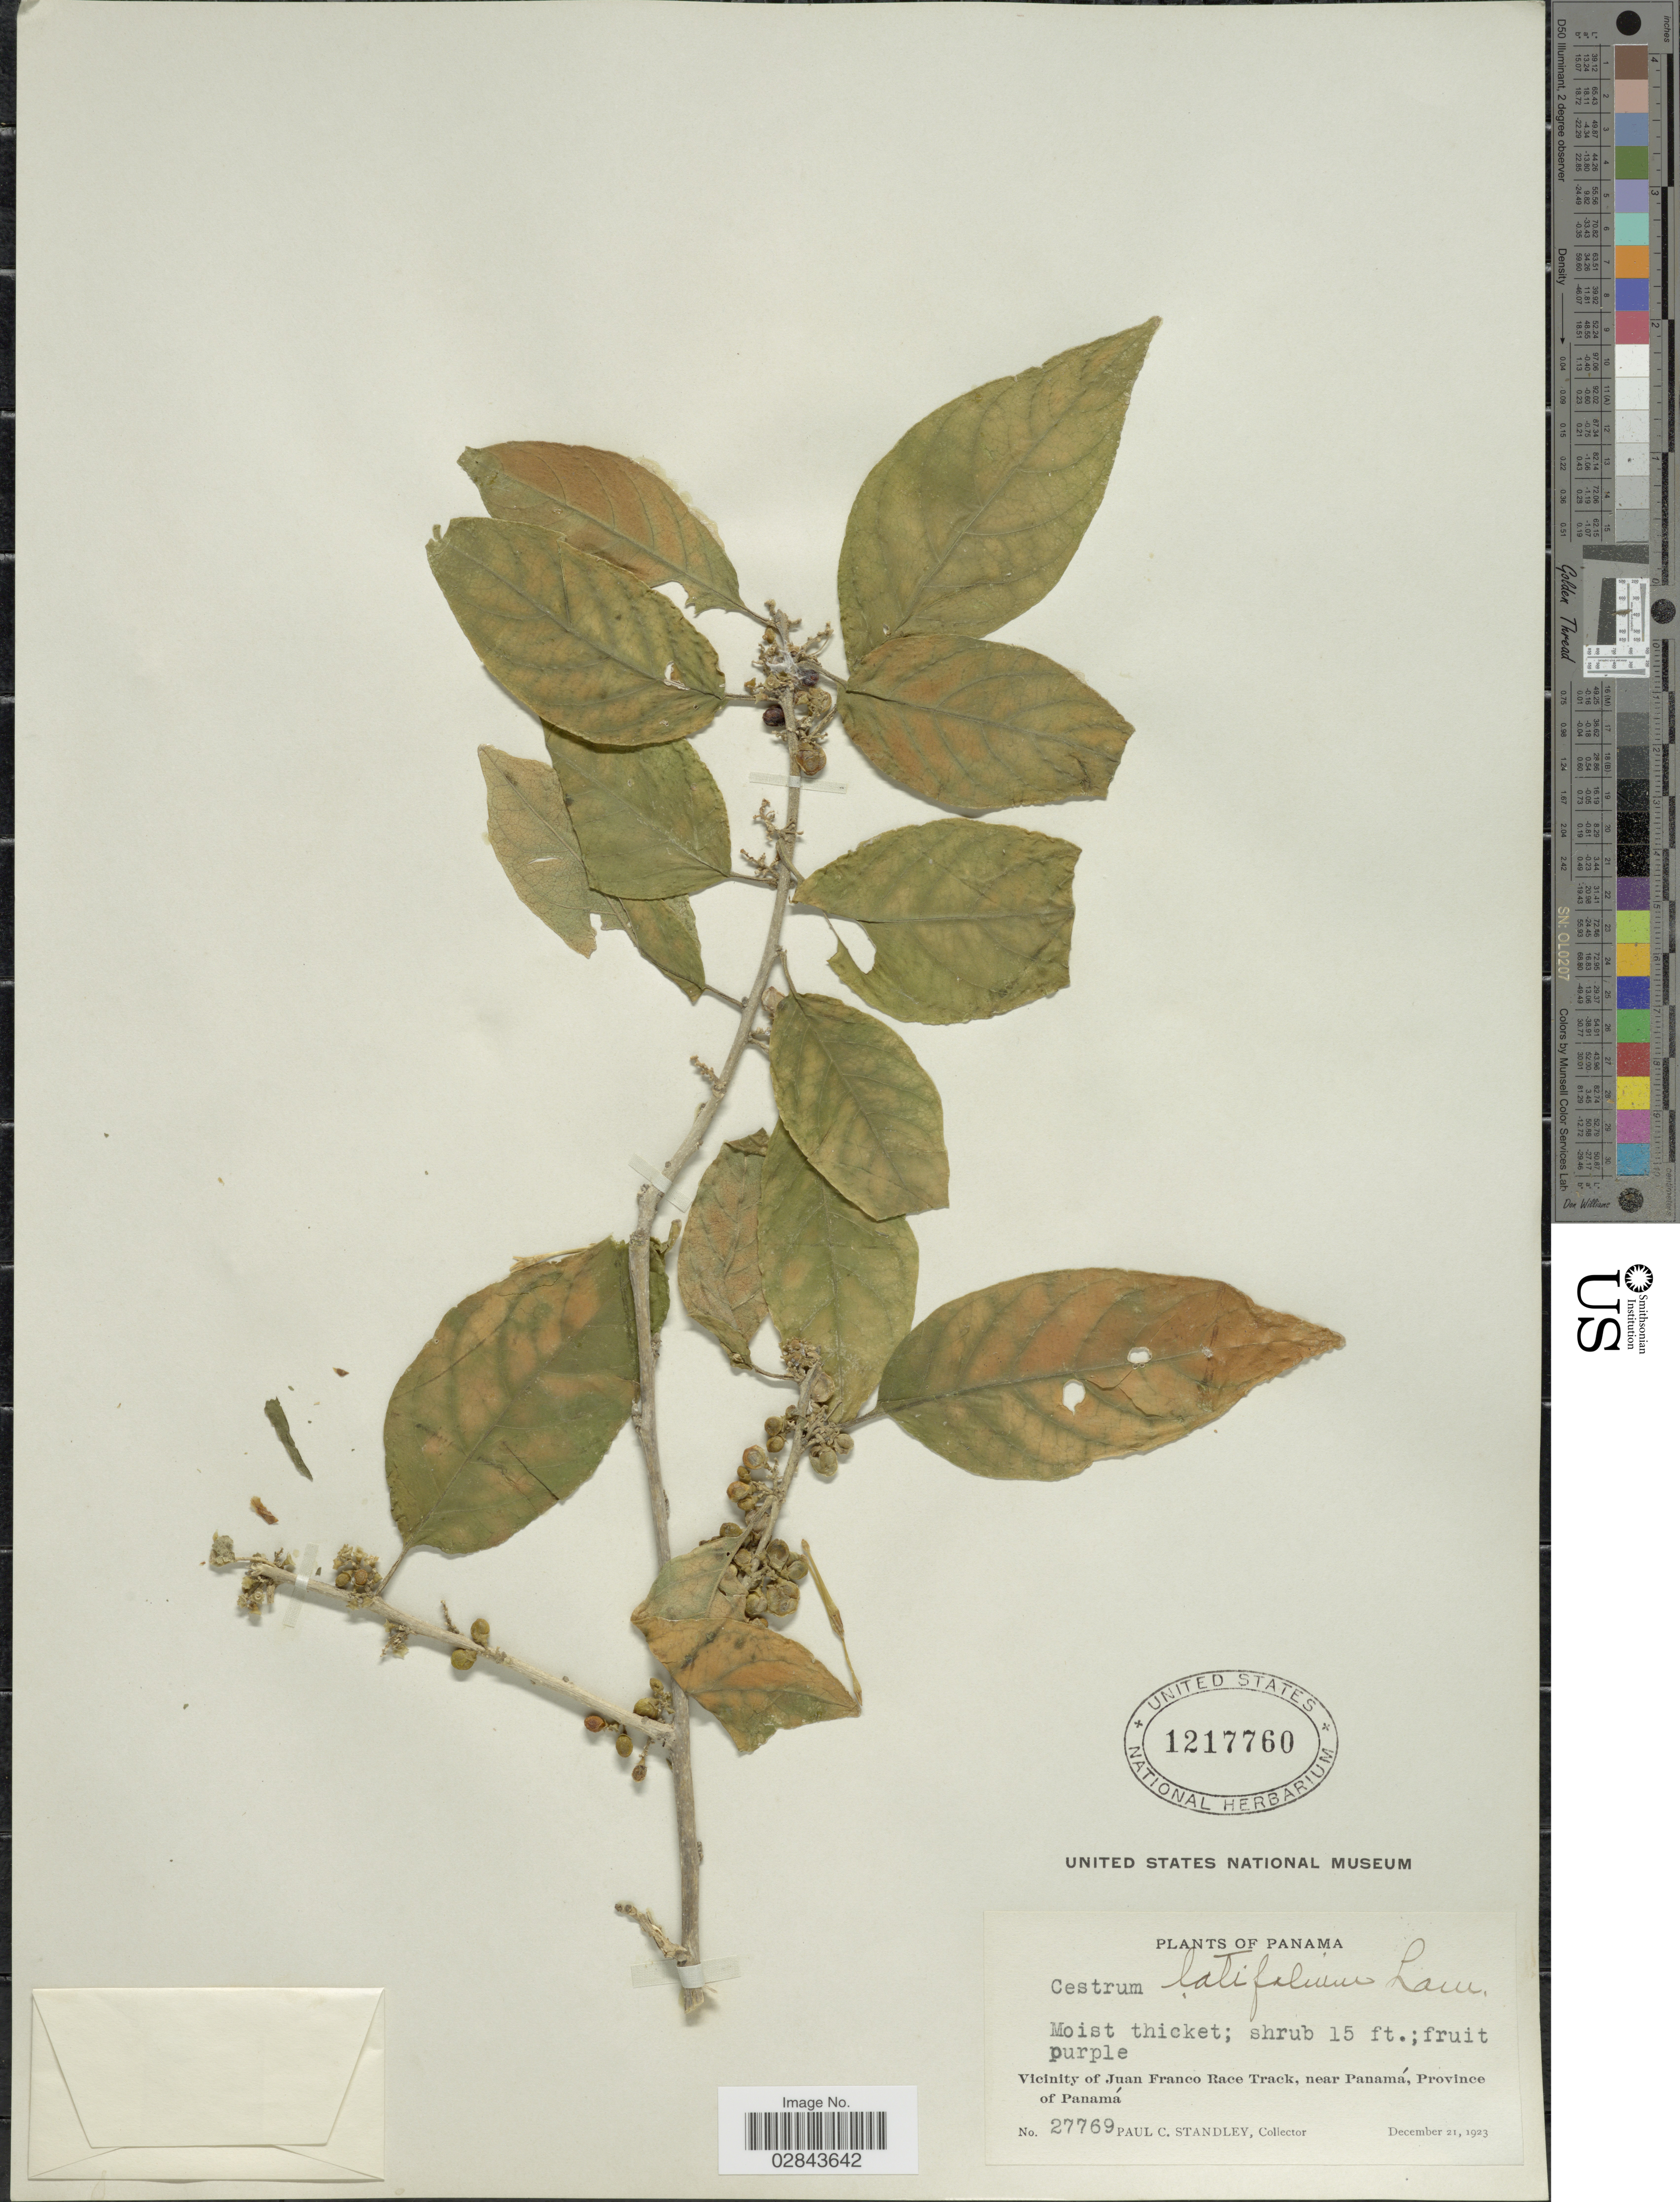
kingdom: Plantae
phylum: Tracheophyta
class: Magnoliopsida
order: Solanales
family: Solanaceae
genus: Cestrum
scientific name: Cestrum latifolium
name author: Lam.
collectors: P. C. Standley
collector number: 27769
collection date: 1923-12-21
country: Panama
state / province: Panamá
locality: Vicinity of Juan Franco Race Track, near Panamá, Province of Panamá.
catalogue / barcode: US 1217760